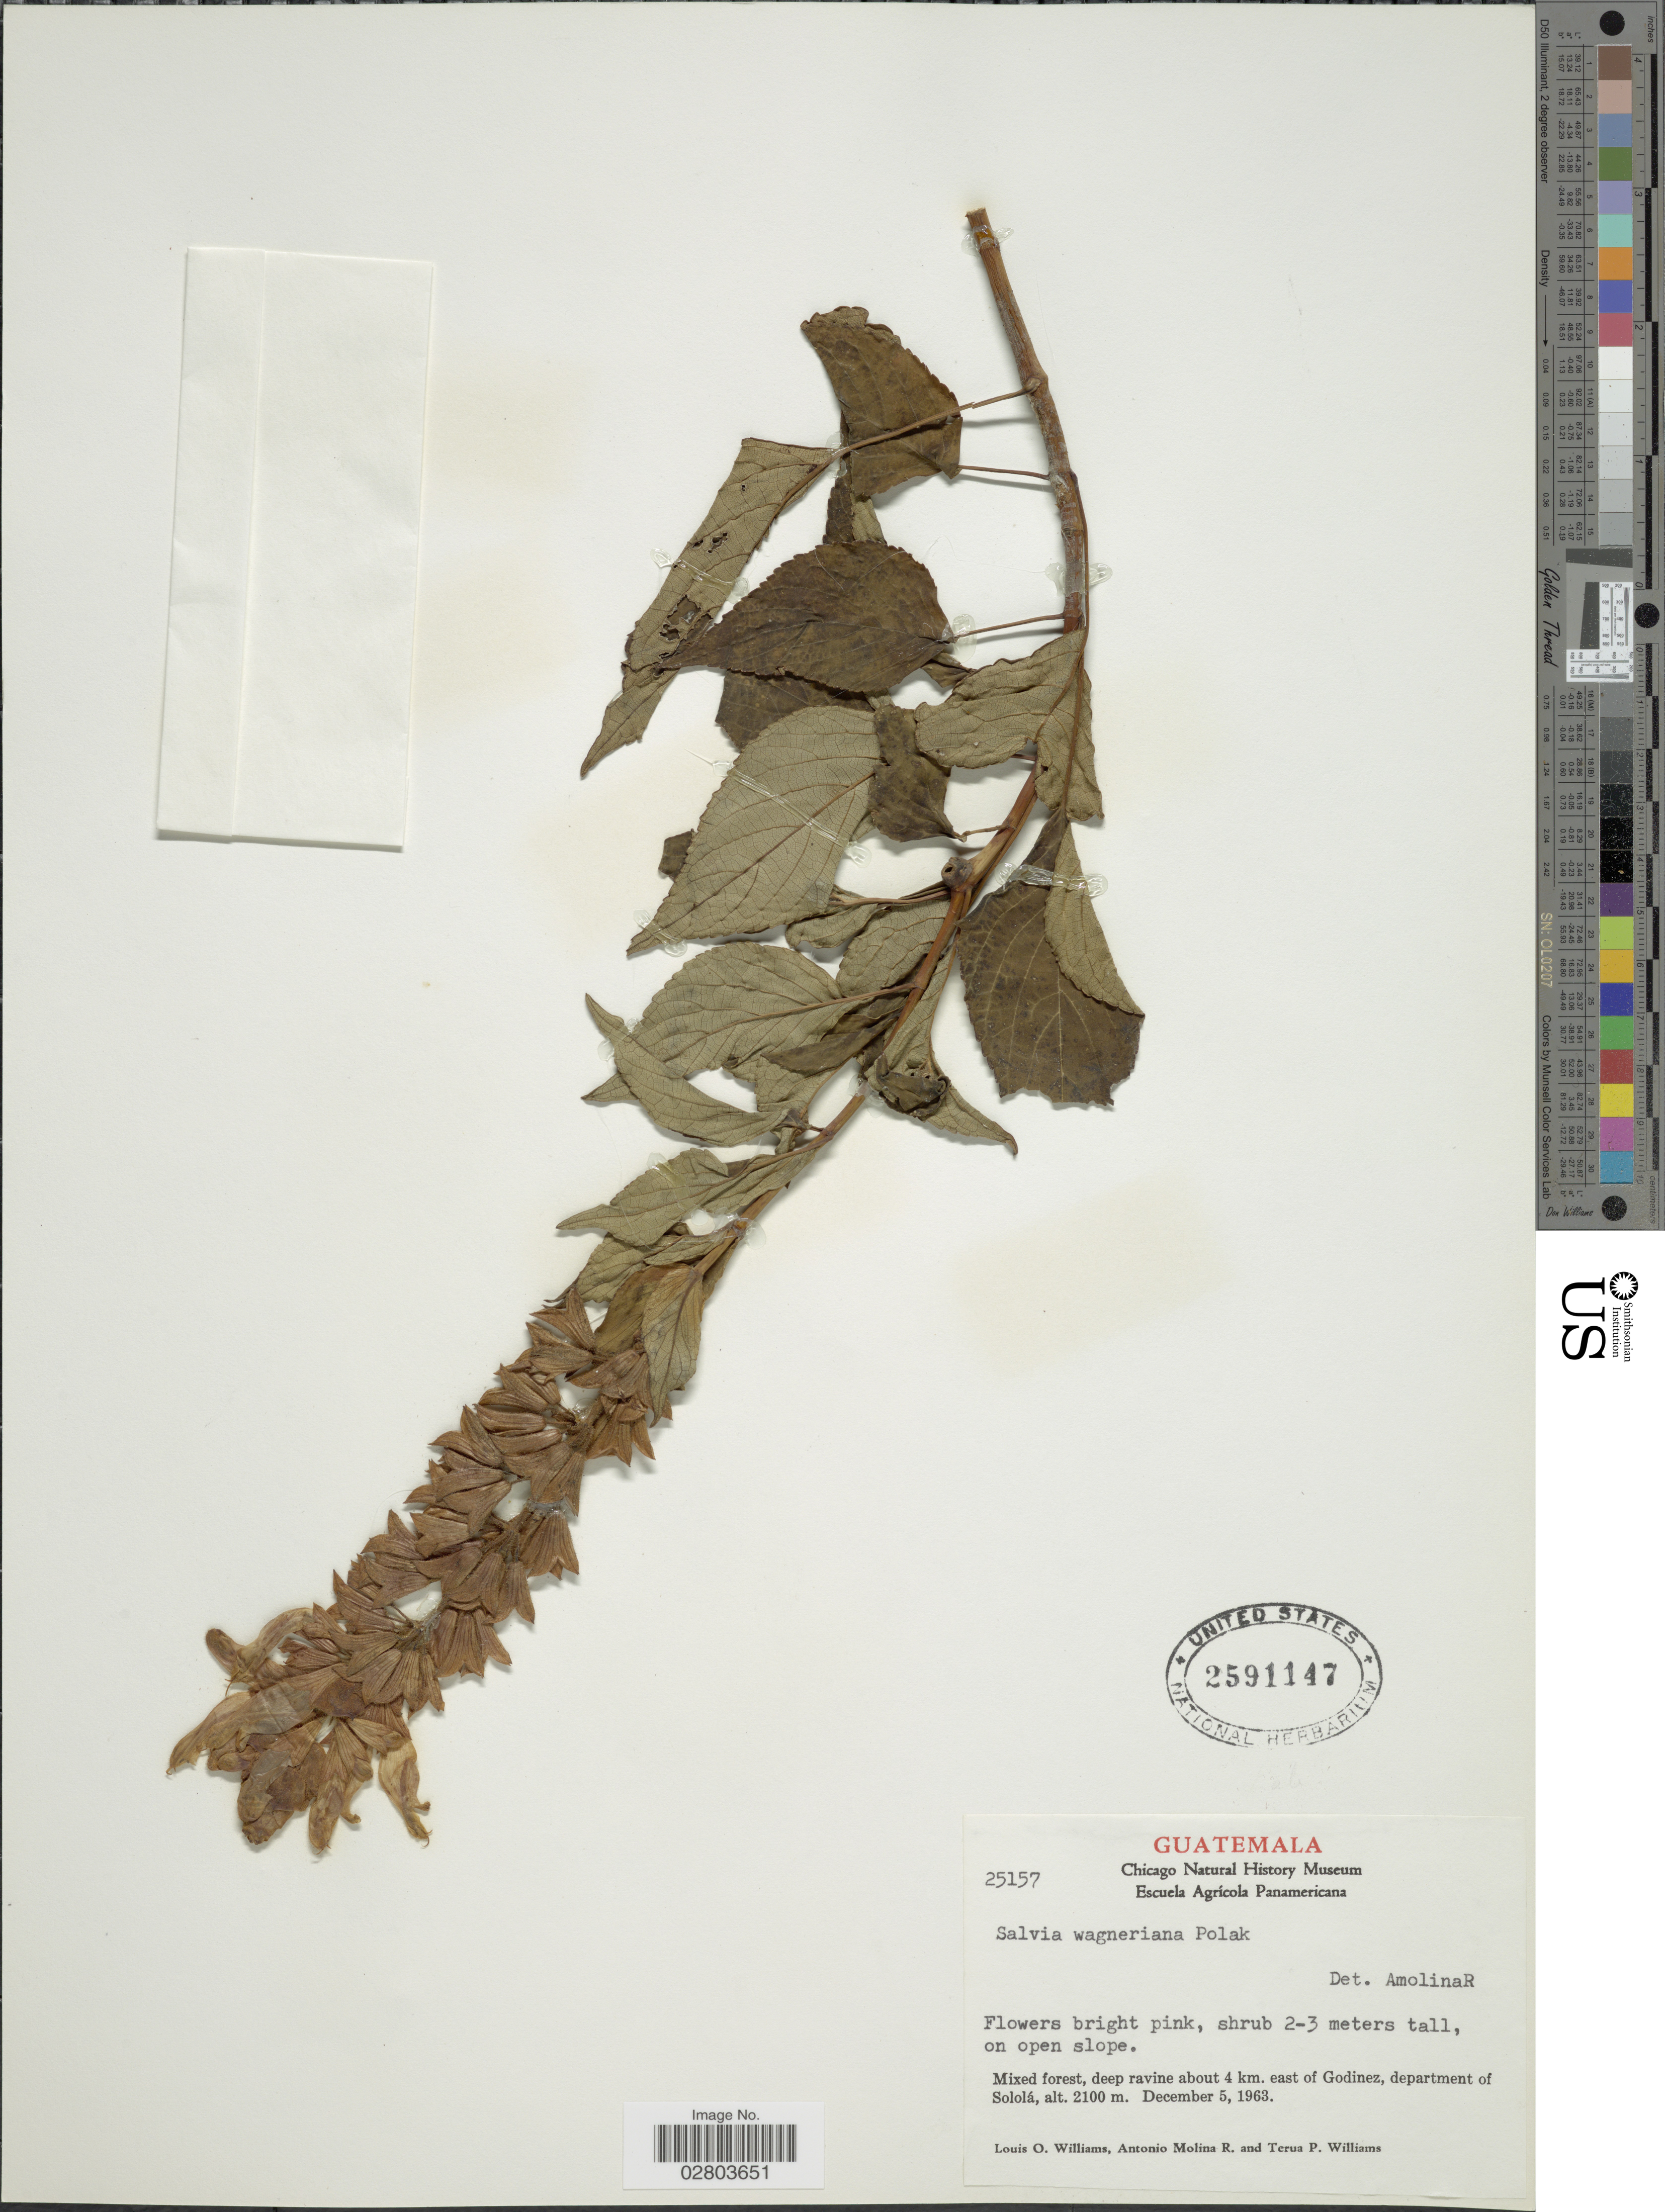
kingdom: Plantae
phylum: Tracheophyta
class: Magnoliopsida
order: Lamiales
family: Lamiaceae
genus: Salvia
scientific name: Salvia wagneriana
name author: Pol.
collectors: L. O. Williams, A. Molina R. & T. Williams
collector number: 25157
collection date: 1963-12-05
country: Guatemala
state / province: Sololá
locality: On open slope. Mixed forest, deep ravine about 4 km. east of Godinez, department of Sololá.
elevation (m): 2100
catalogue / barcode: US 2591147